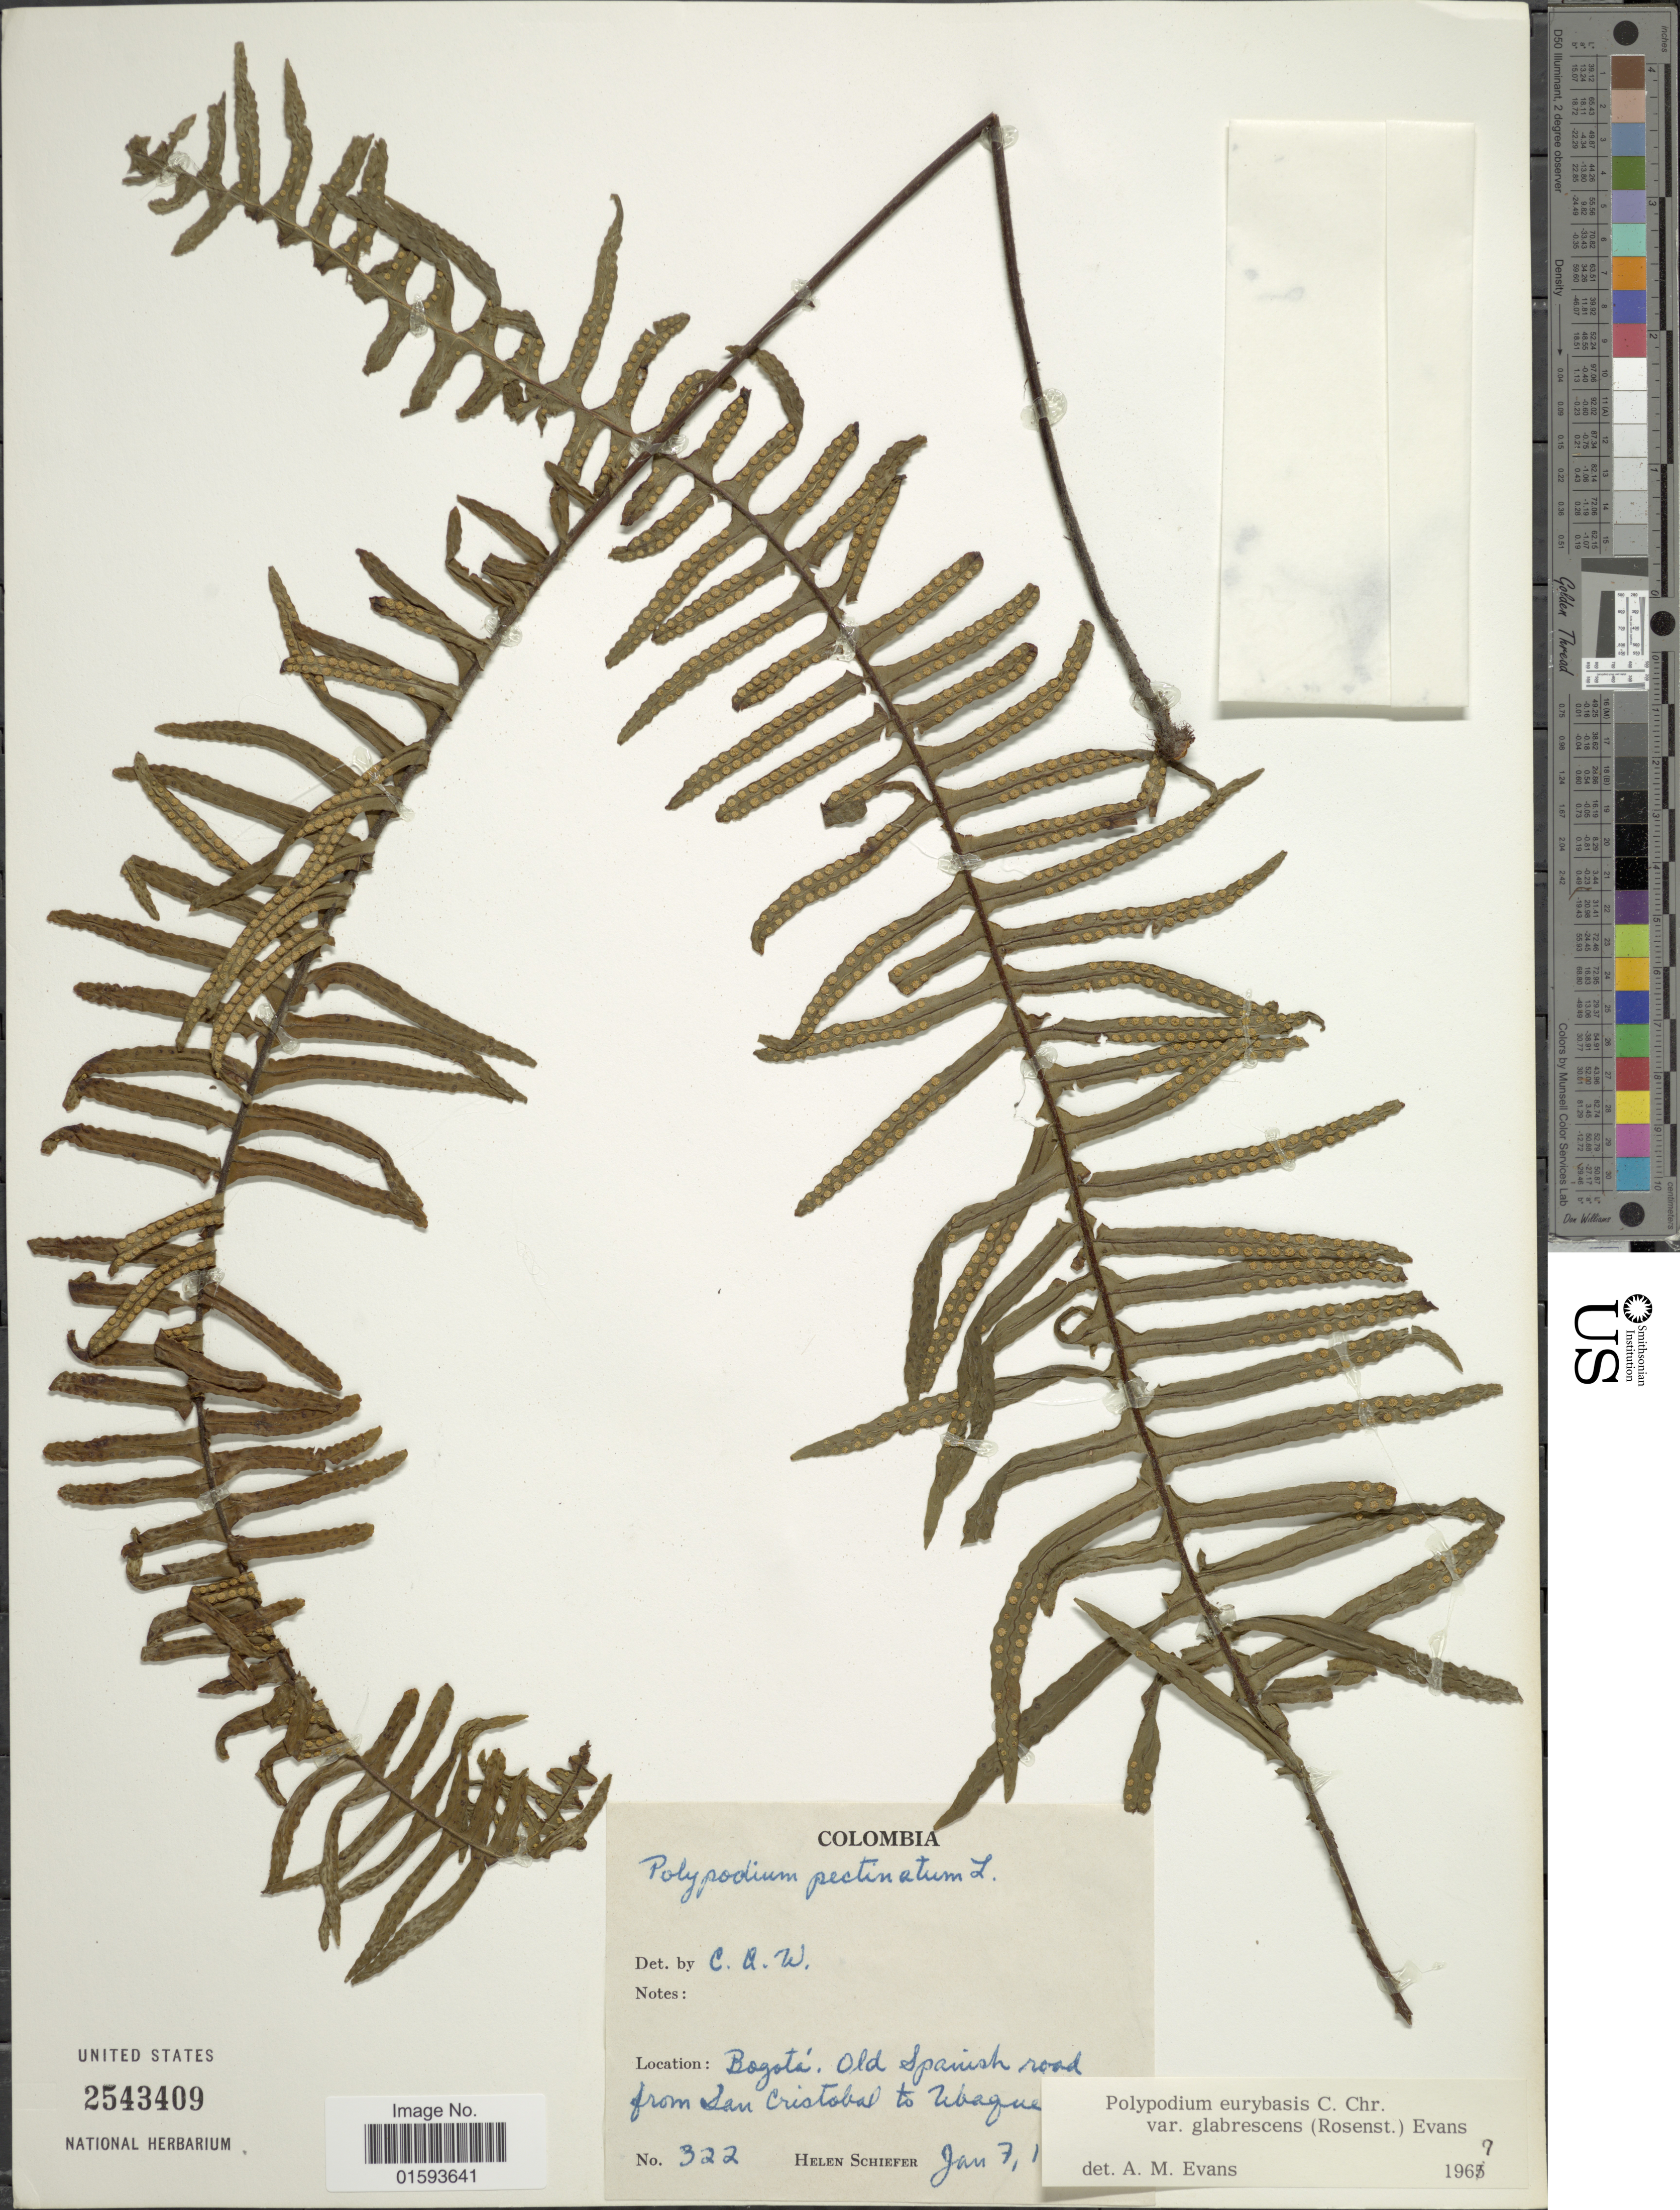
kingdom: Plantae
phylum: Tracheophyta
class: Polypodiopsida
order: Polypodiales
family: Polypodiaceae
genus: Pecluma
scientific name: Pecluma eurybasis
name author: (C. Chr.) M.G. Price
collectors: H. Schiefer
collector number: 322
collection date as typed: Transcribed d/m/y: 7/1/1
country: Colombia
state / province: Bogota D.C.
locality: Old Spanish road from San Cristobal to Ubaque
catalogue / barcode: US 2543409